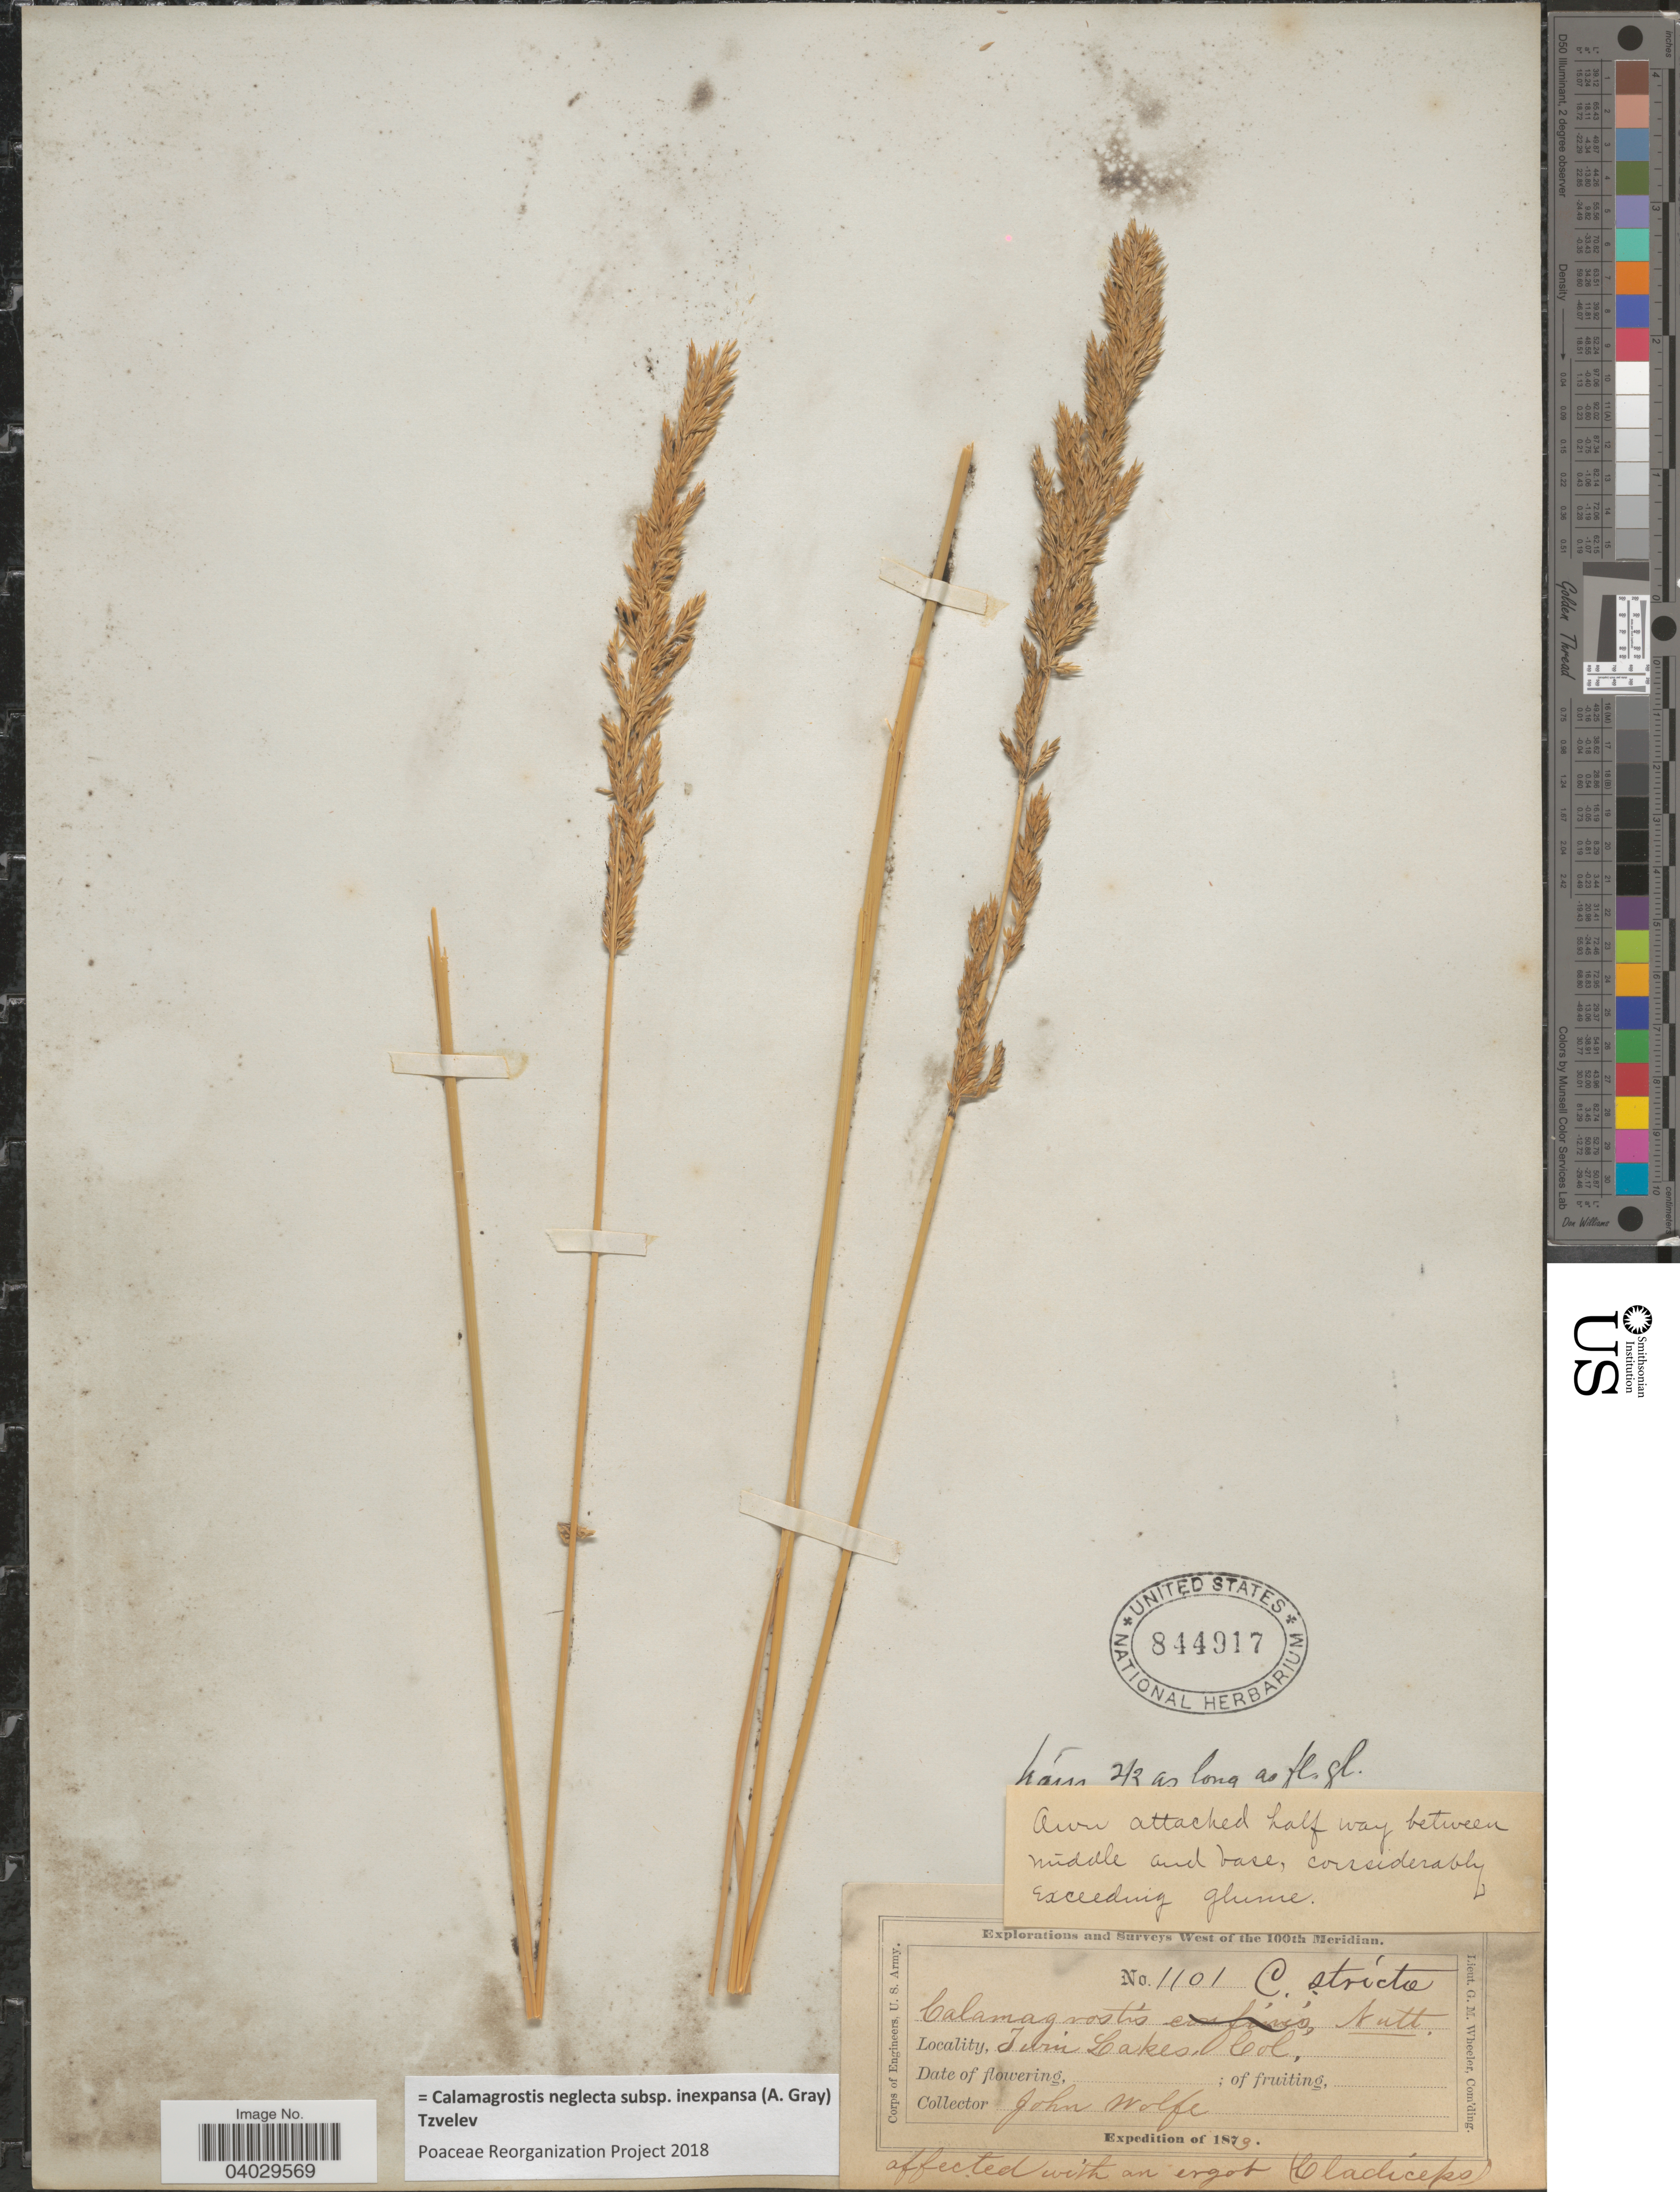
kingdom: Plantae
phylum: Tracheophyta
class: Liliopsida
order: Poales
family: Poaceae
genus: Calamagrostis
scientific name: Calamagrostis neglecta subsp. inexpansa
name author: (A. Gray) Tzvelev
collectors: J. Wolfe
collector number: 1101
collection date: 1879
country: United States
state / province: Colorado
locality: Twin Lakes.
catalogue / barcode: US 844917